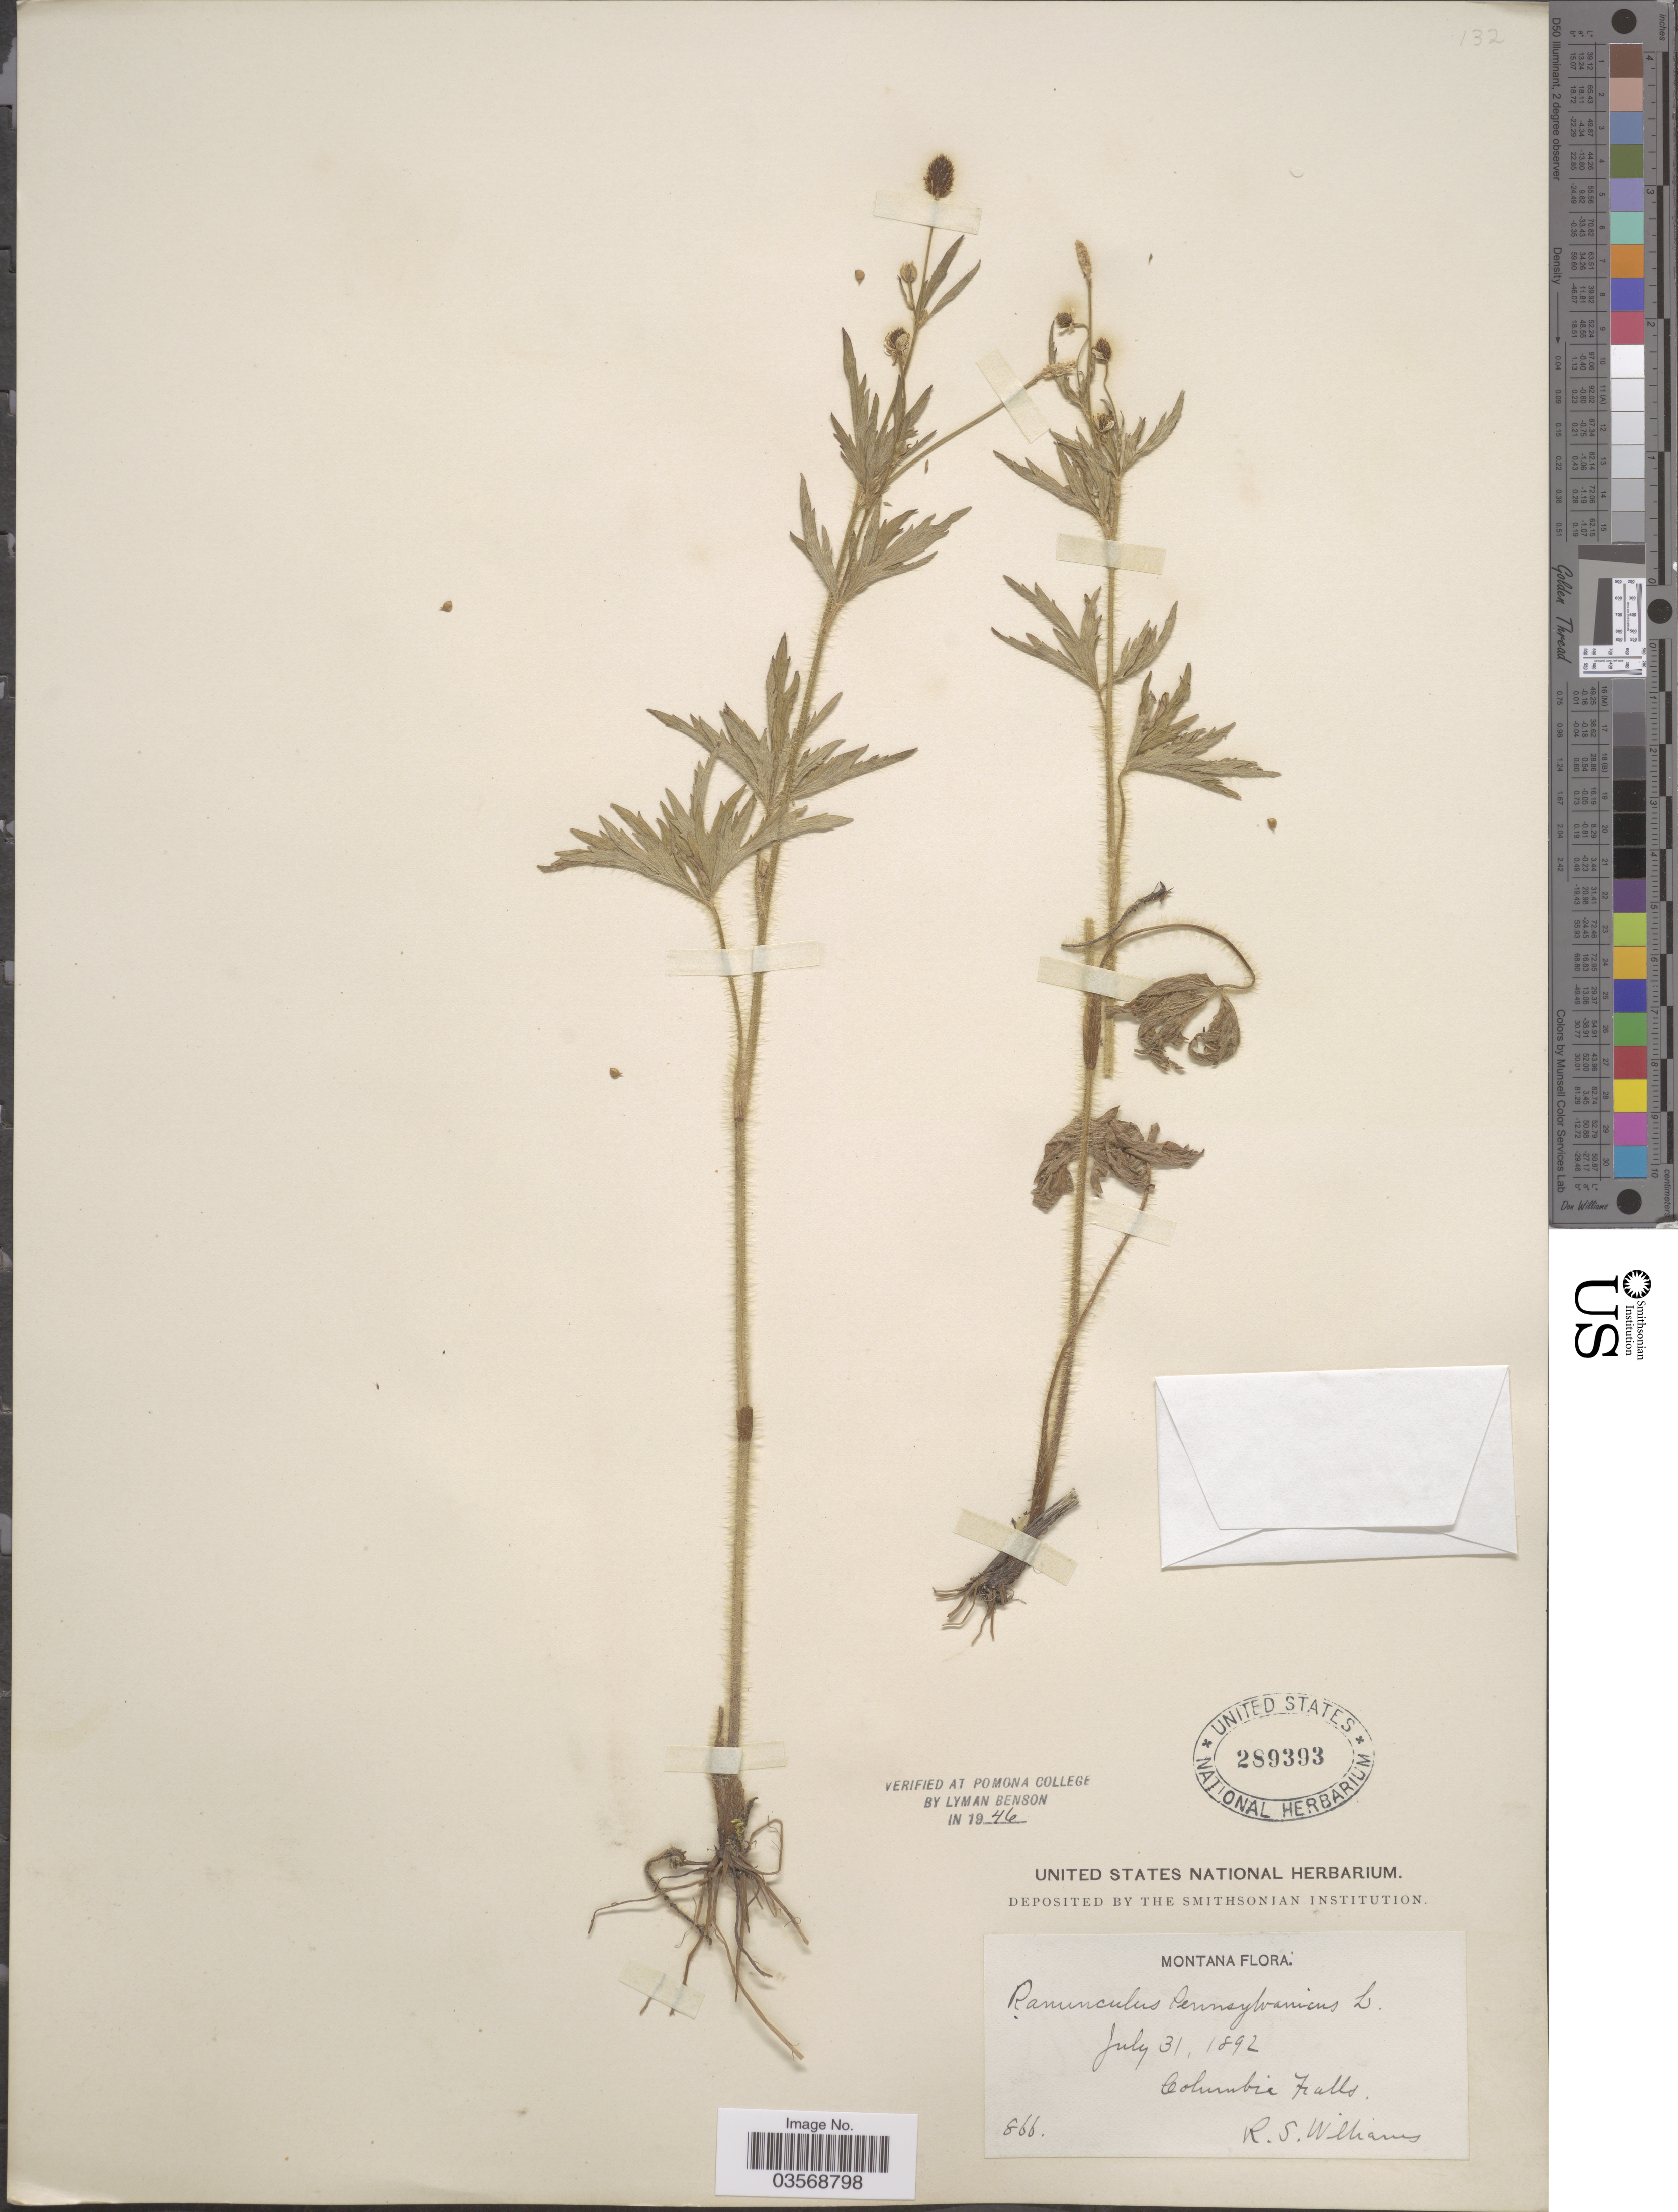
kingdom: Plantae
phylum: Tracheophyta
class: Magnoliopsida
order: Ranunculales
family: Ranunculaceae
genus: Ranunculus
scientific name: Ranunculus pensylvanicus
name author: L. f.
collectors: R. S. Williams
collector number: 866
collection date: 1892-07-31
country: United States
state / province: Montana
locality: Columbia Falls.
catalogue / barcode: US 289393